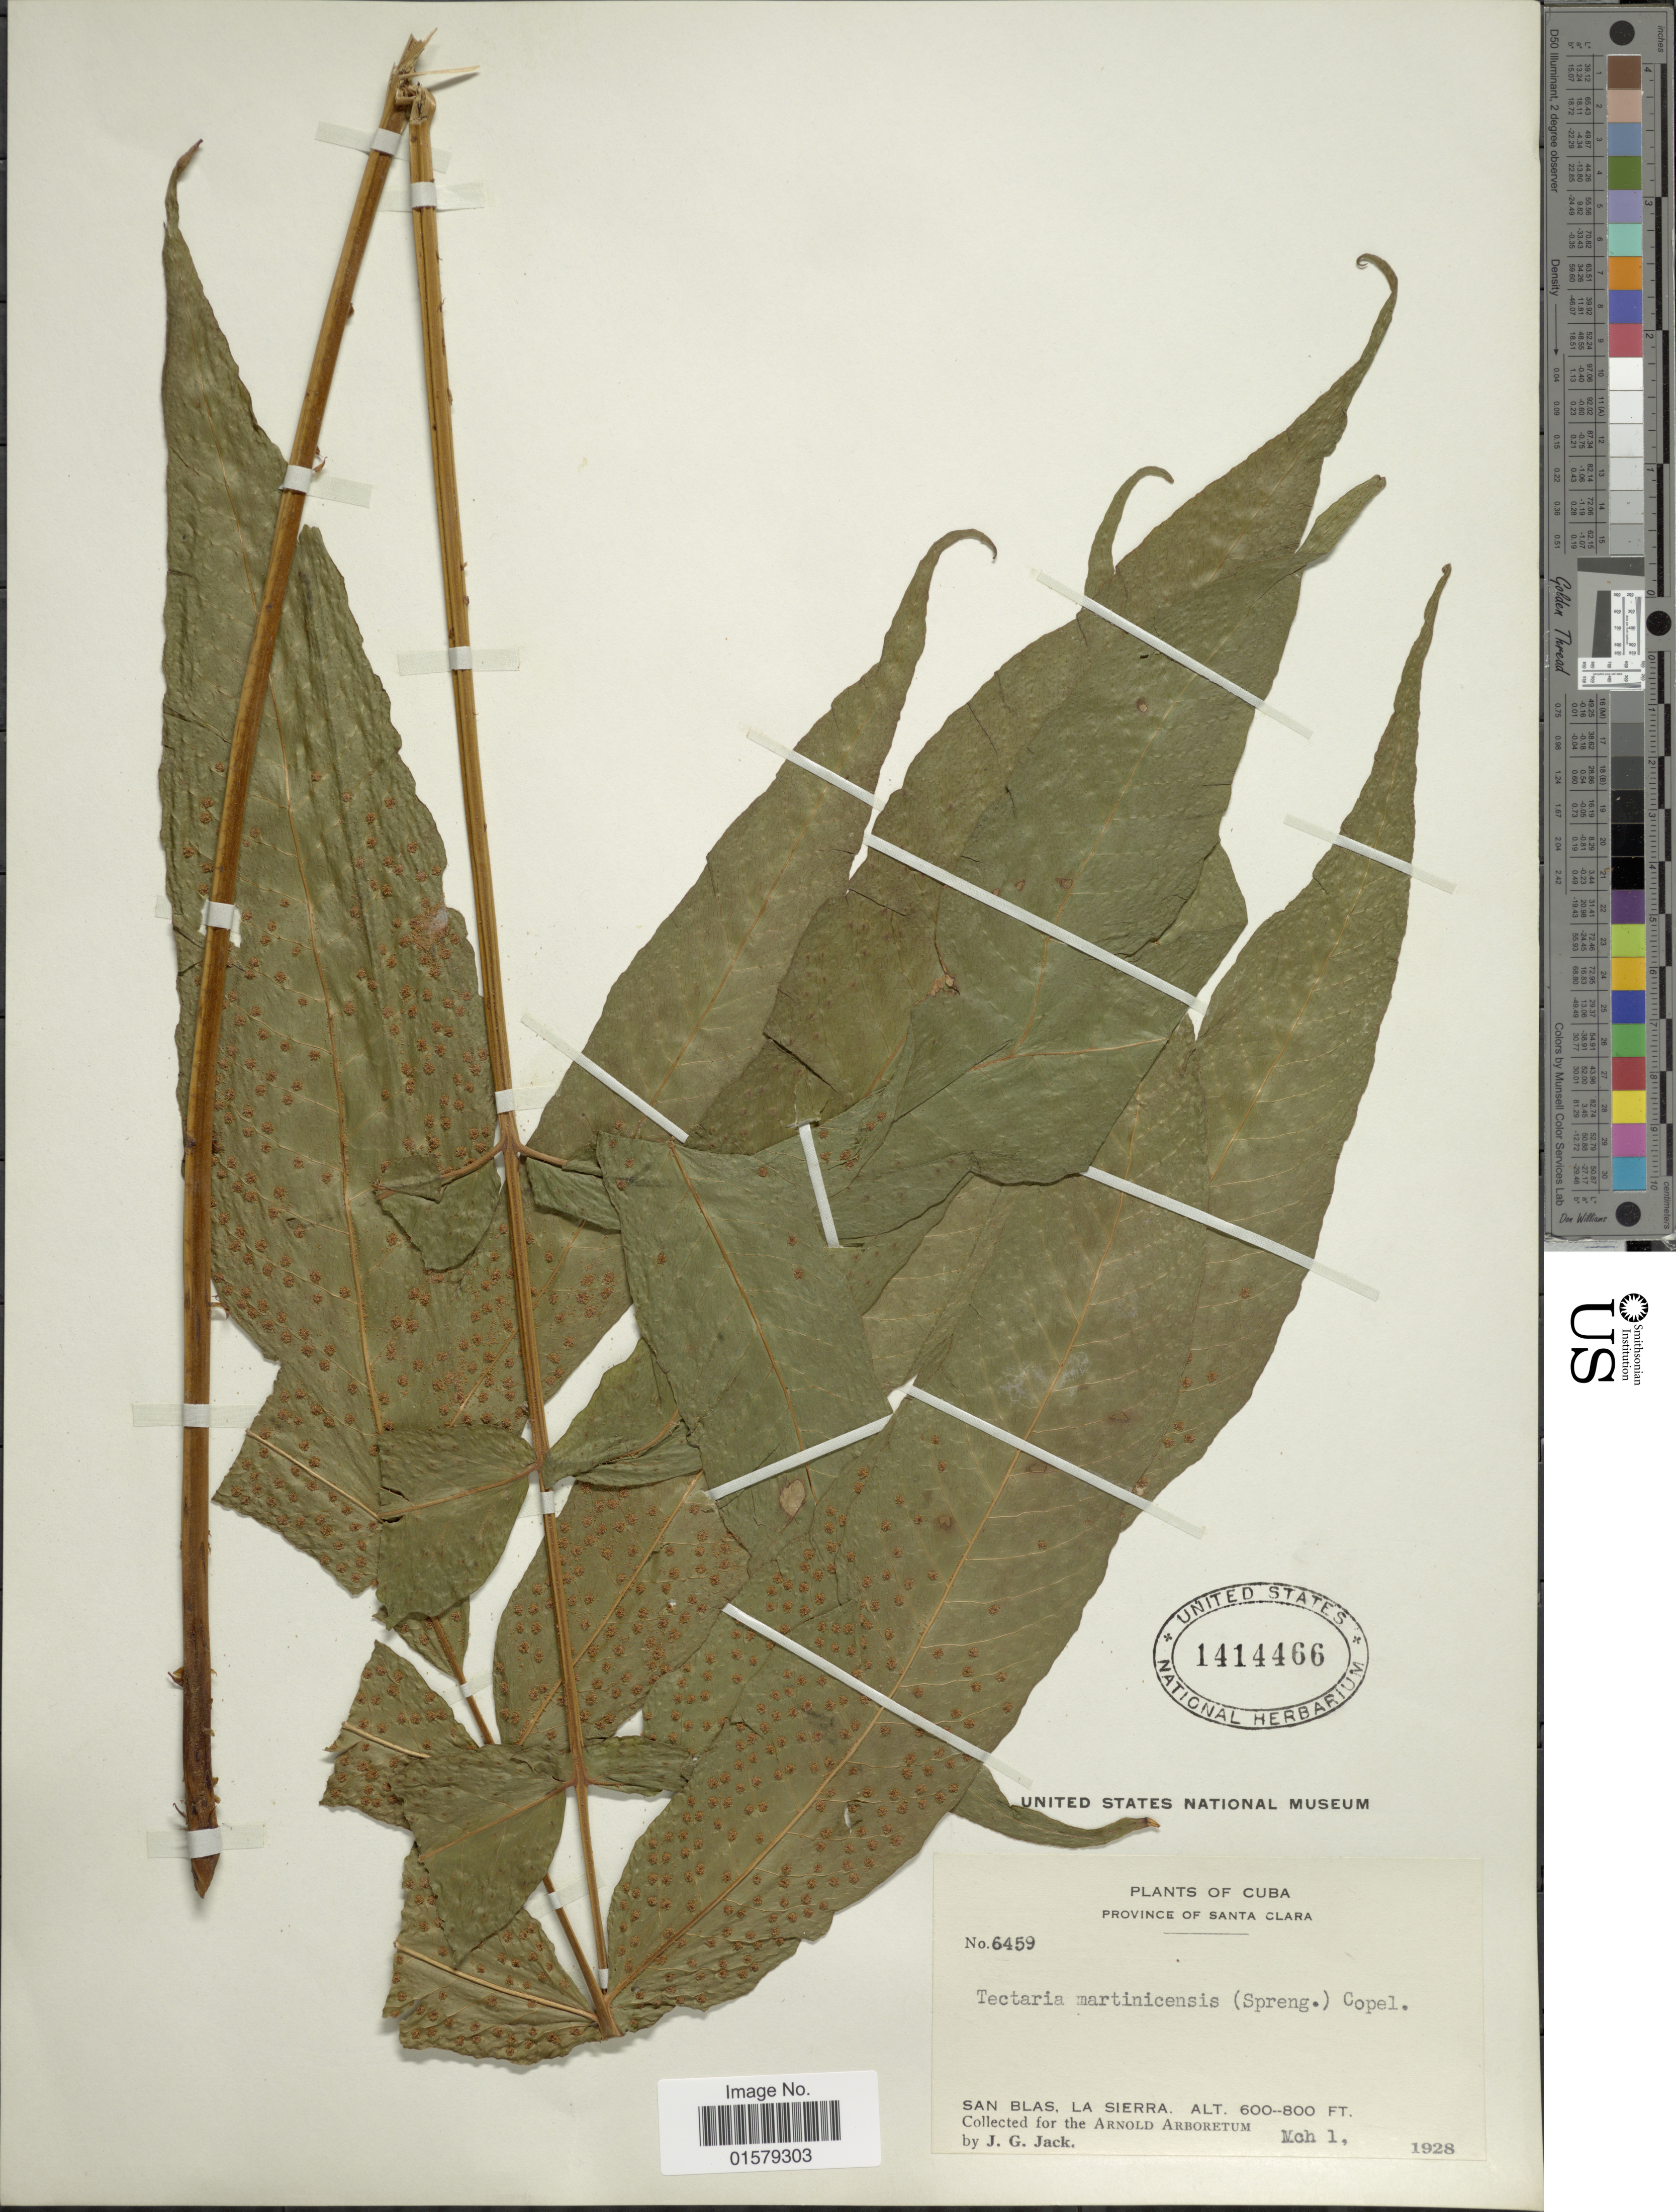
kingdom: Plantae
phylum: Tracheophyta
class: Polypodiopsida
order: Polypodiales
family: Tectariaceae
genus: Tectaria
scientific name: Tectaria incisa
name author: Cav.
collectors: J. G. Jack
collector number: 6459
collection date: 1928-03-01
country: Cuba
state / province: Las Villas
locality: Santa Clara, San Blas, La Sierra.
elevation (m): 183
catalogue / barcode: US 1414466